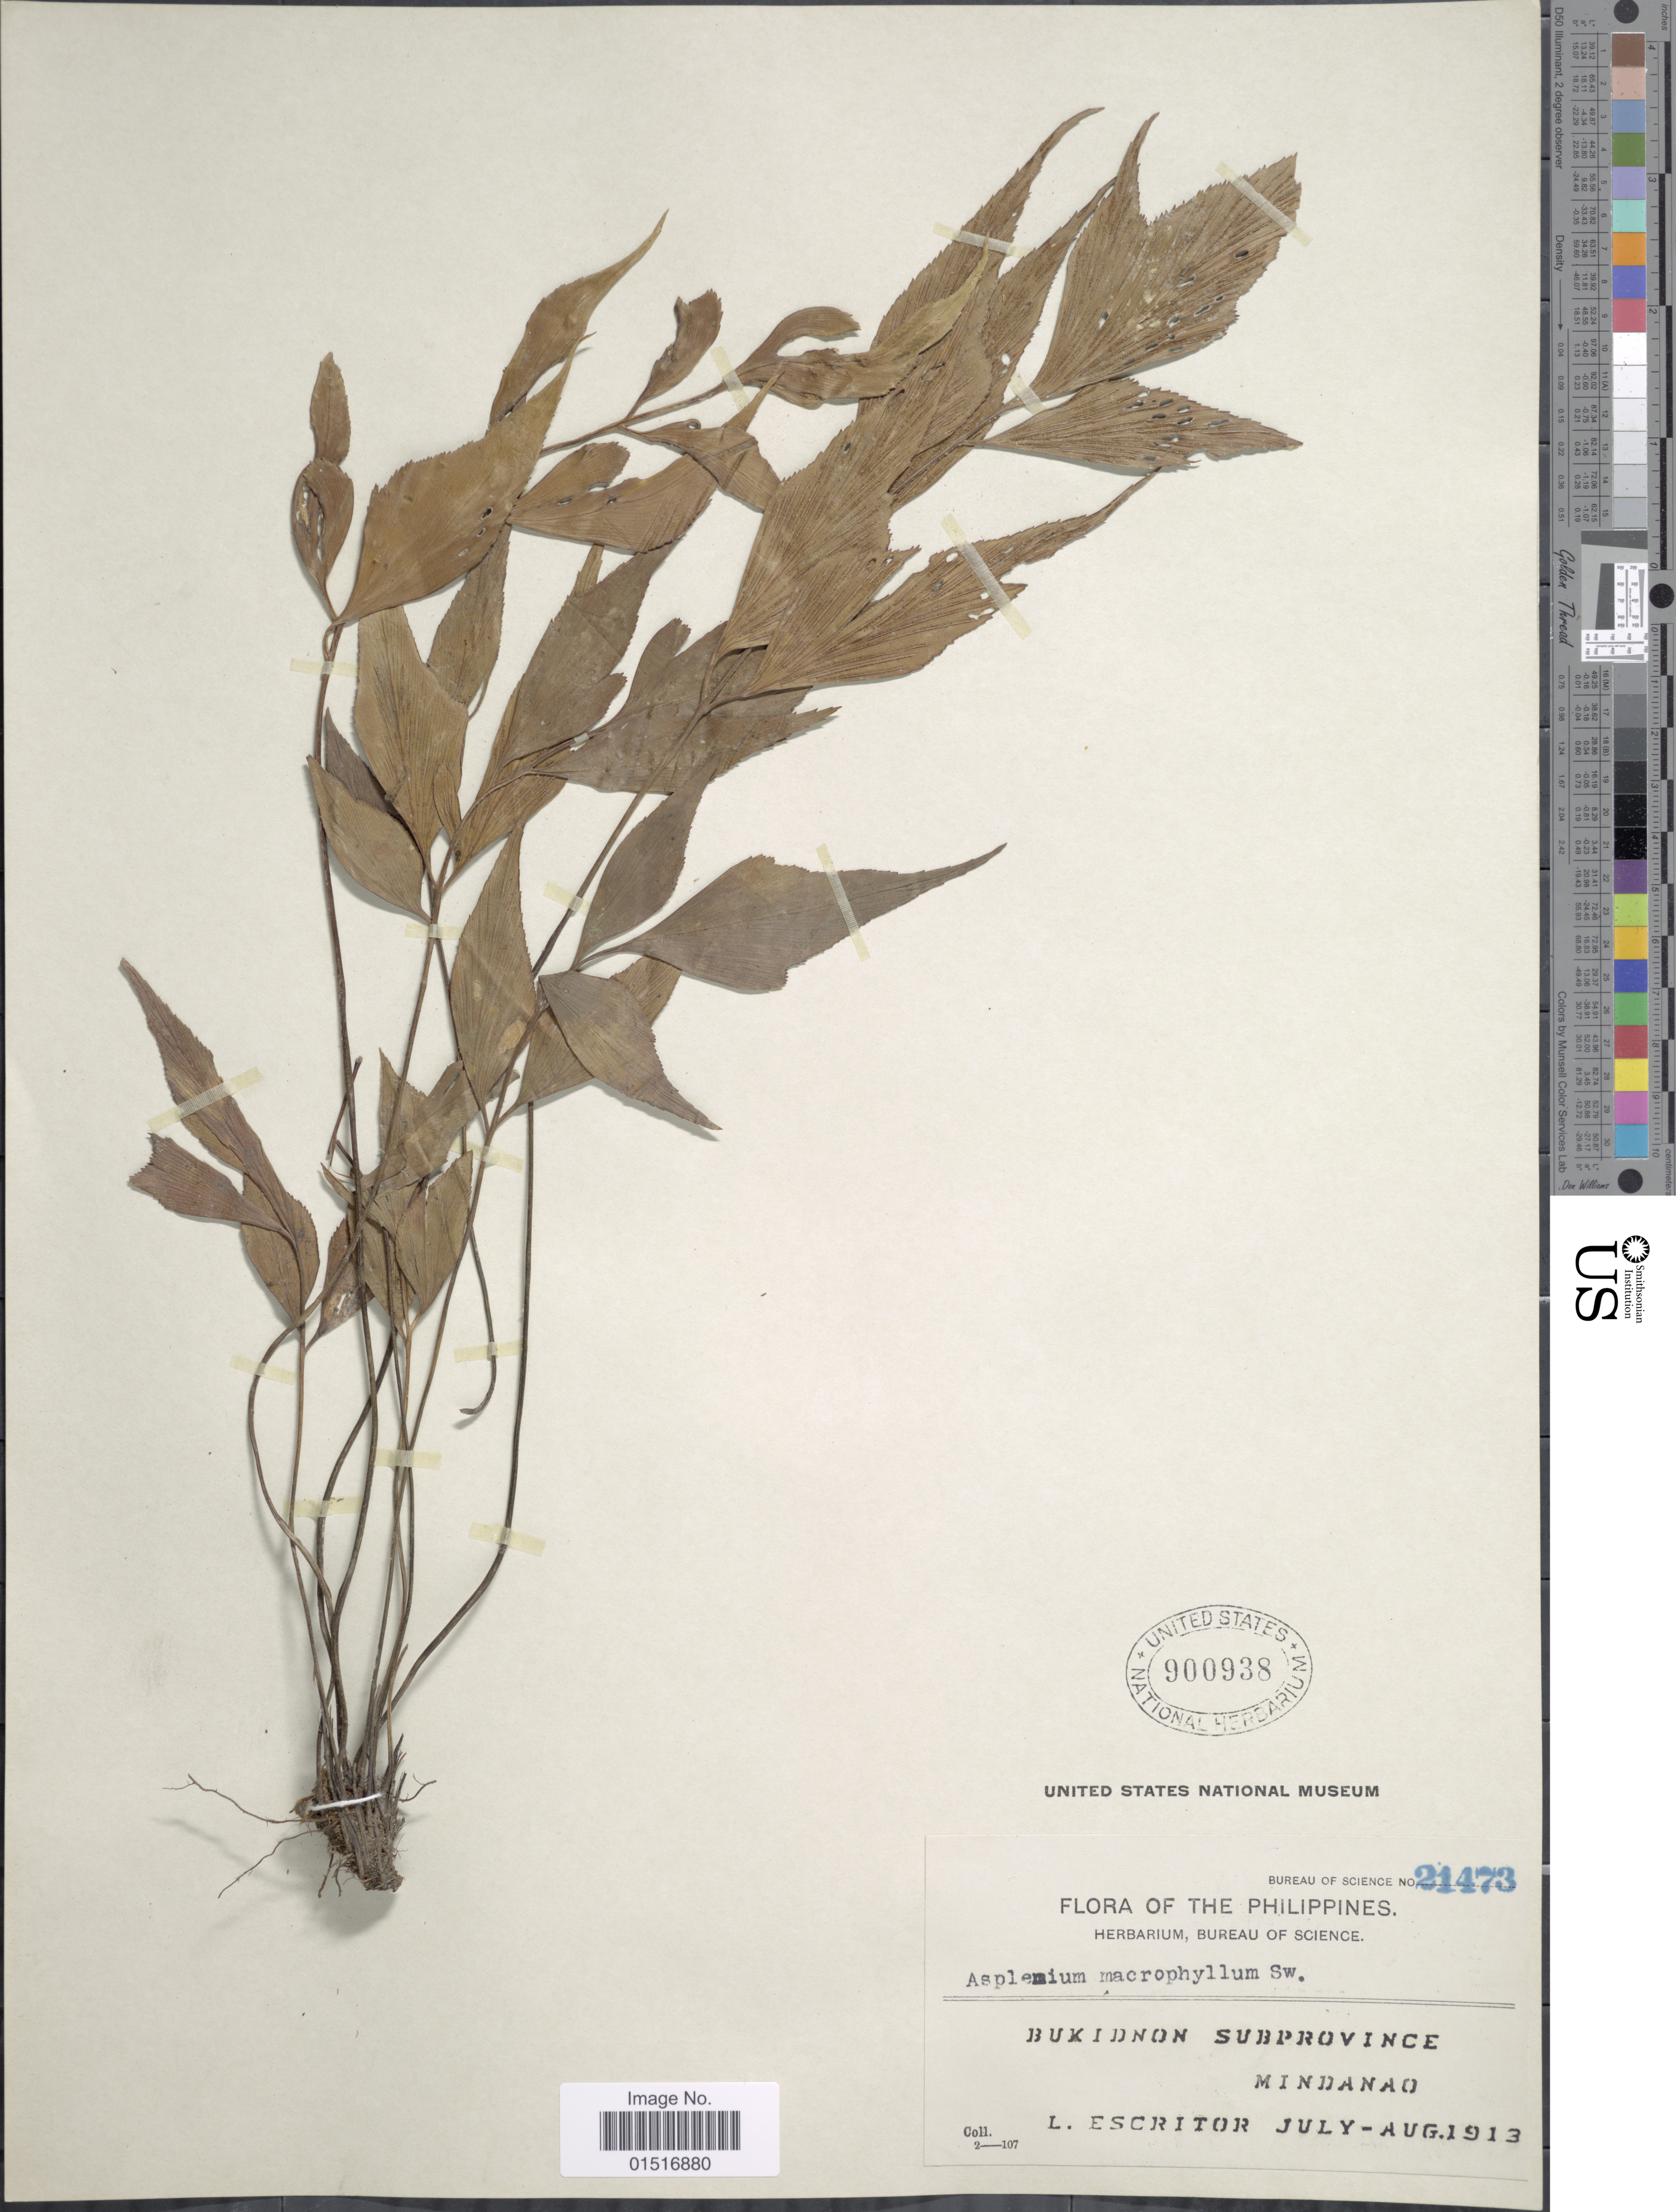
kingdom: Plantae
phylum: Tracheophyta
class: Polypodiopsida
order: Polypodiales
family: Aspleniaceae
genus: Asplenium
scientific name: Asplenium polyodon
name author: G. Forst.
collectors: L. Escritor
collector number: Bureau of Science 21473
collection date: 1913-07/1913-08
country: Philippines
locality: Bukidnon Subprovince. Mindanao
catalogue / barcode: US 900938